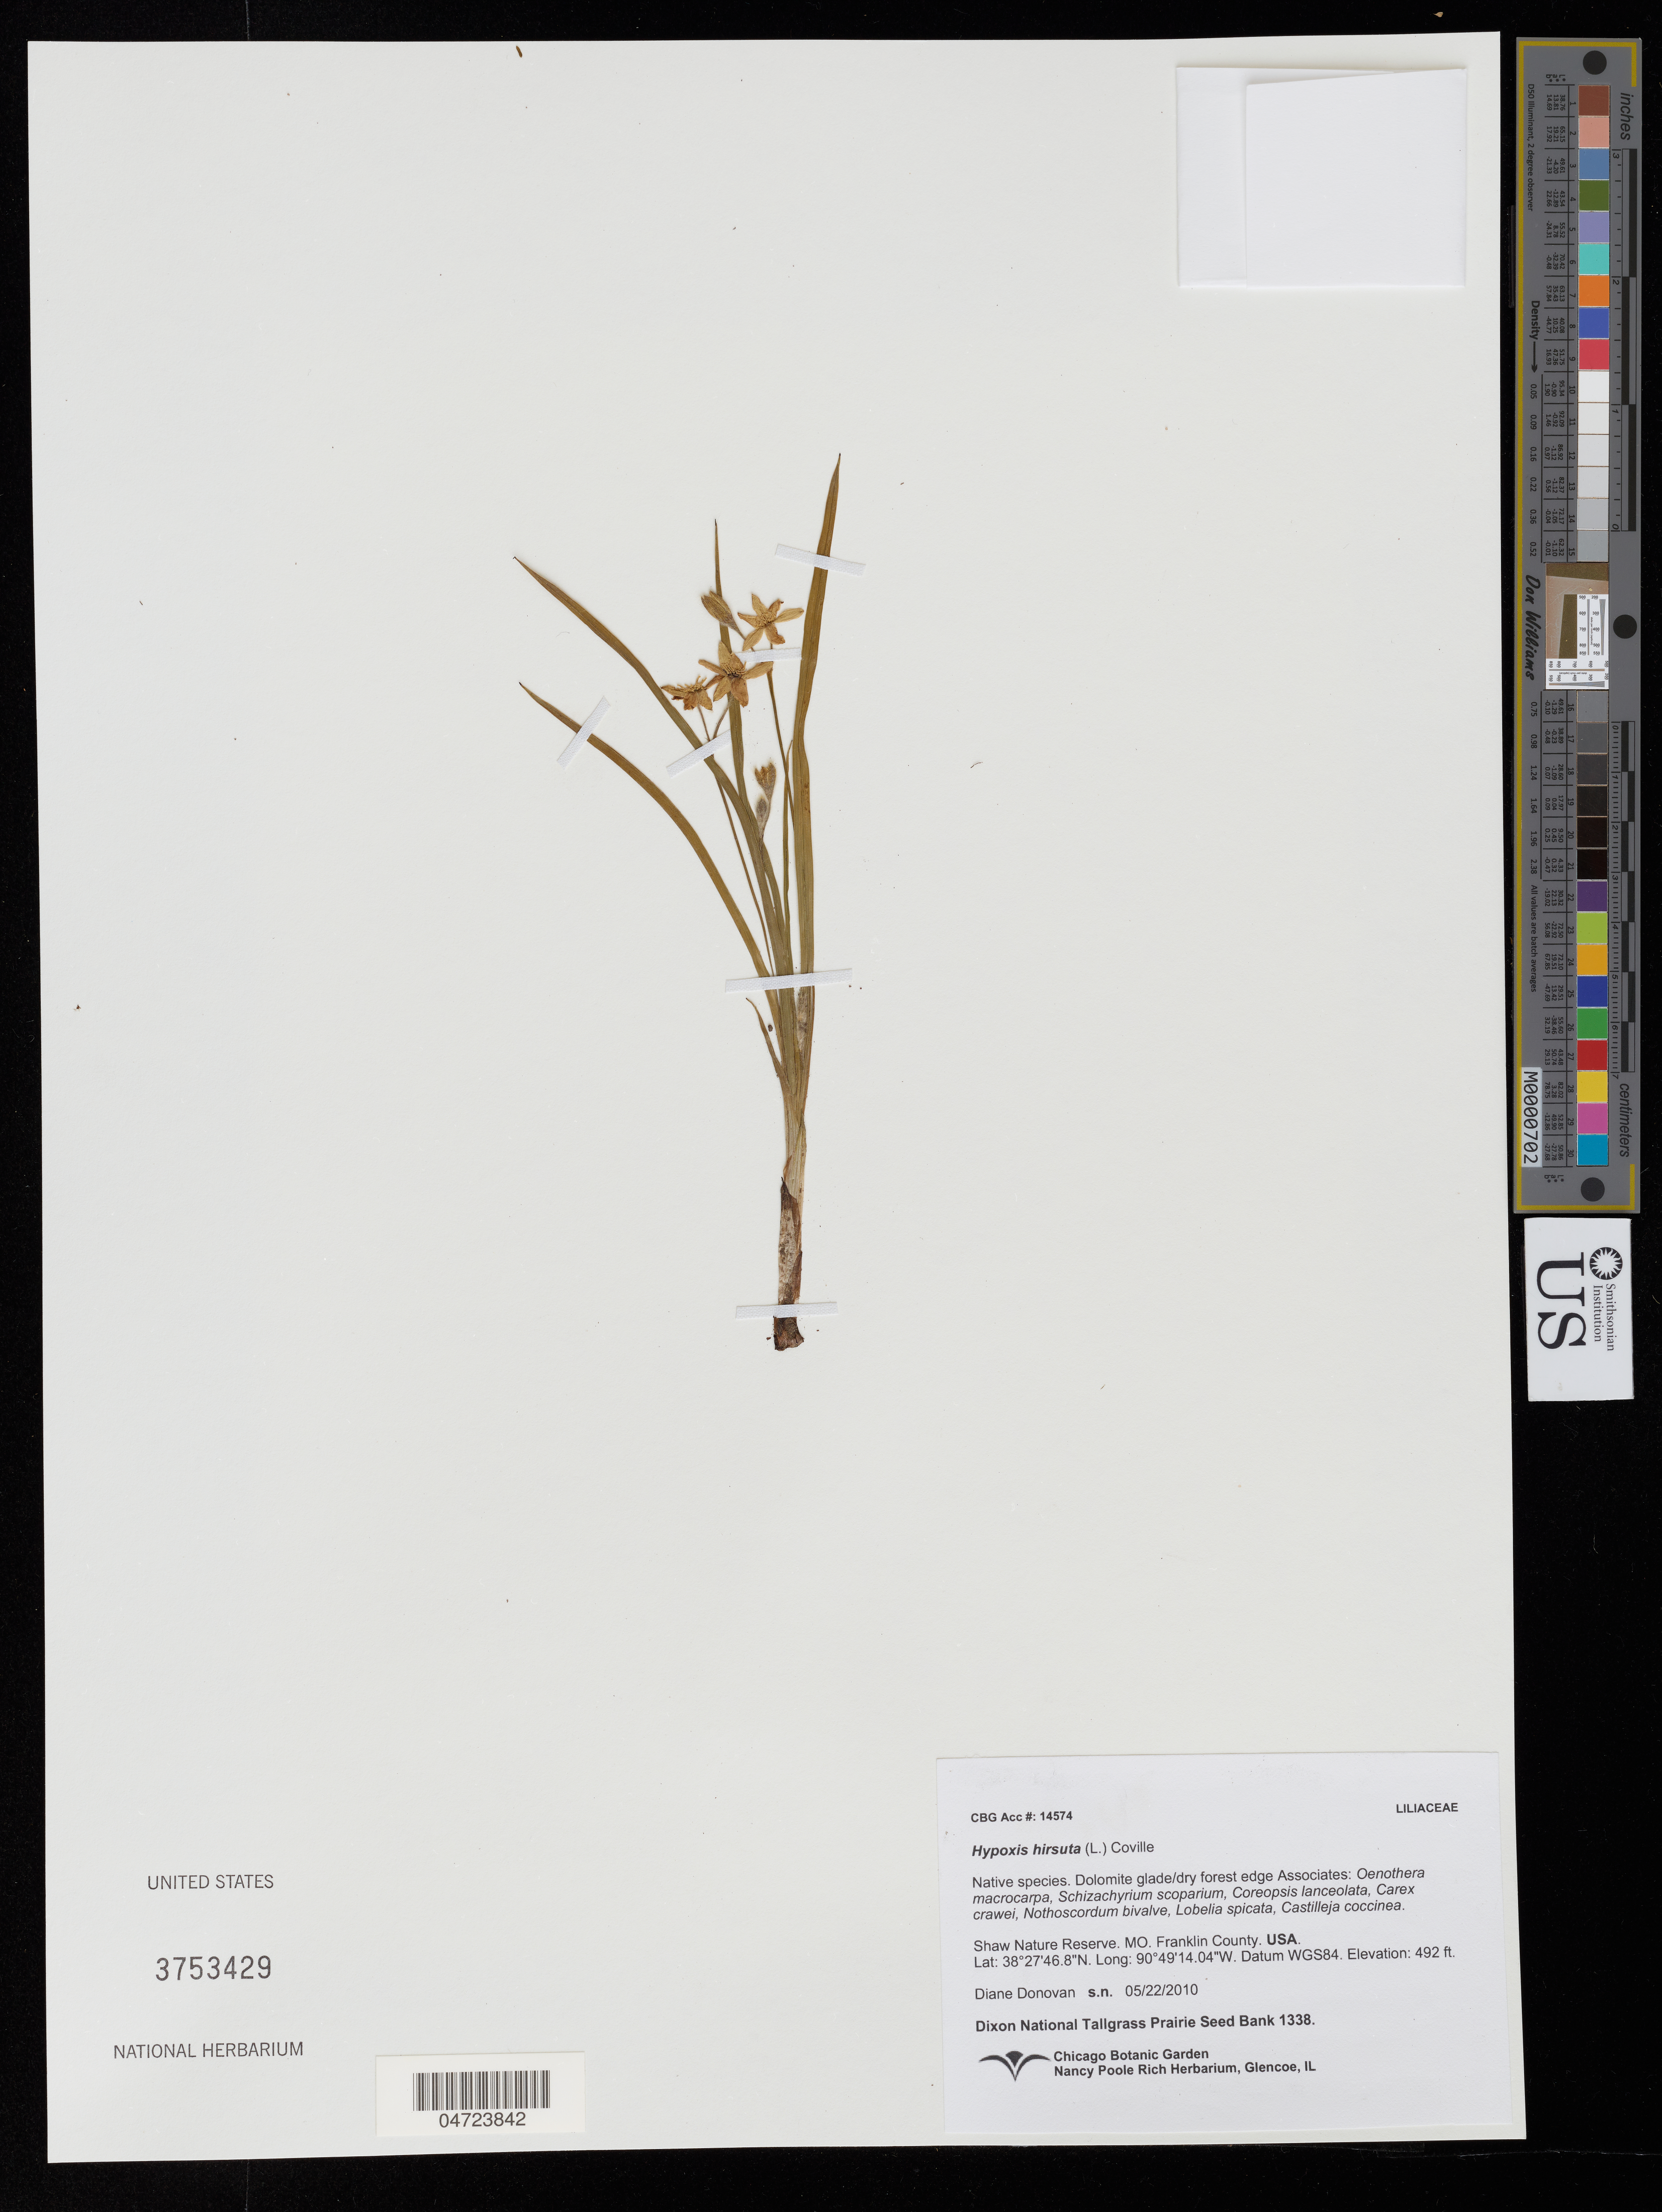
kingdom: Plantae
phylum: Tracheophyta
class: Liliopsida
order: Asparagales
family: Hypoxidaceae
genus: Hypoxis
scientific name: Hypoxis hirsuta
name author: (L.) Coville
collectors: D. Donovan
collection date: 2010-05-22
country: United States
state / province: Missouri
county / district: Franklin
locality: Shaw Nature Reserve. MO. Franklin County.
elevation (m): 150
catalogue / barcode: US 3753429